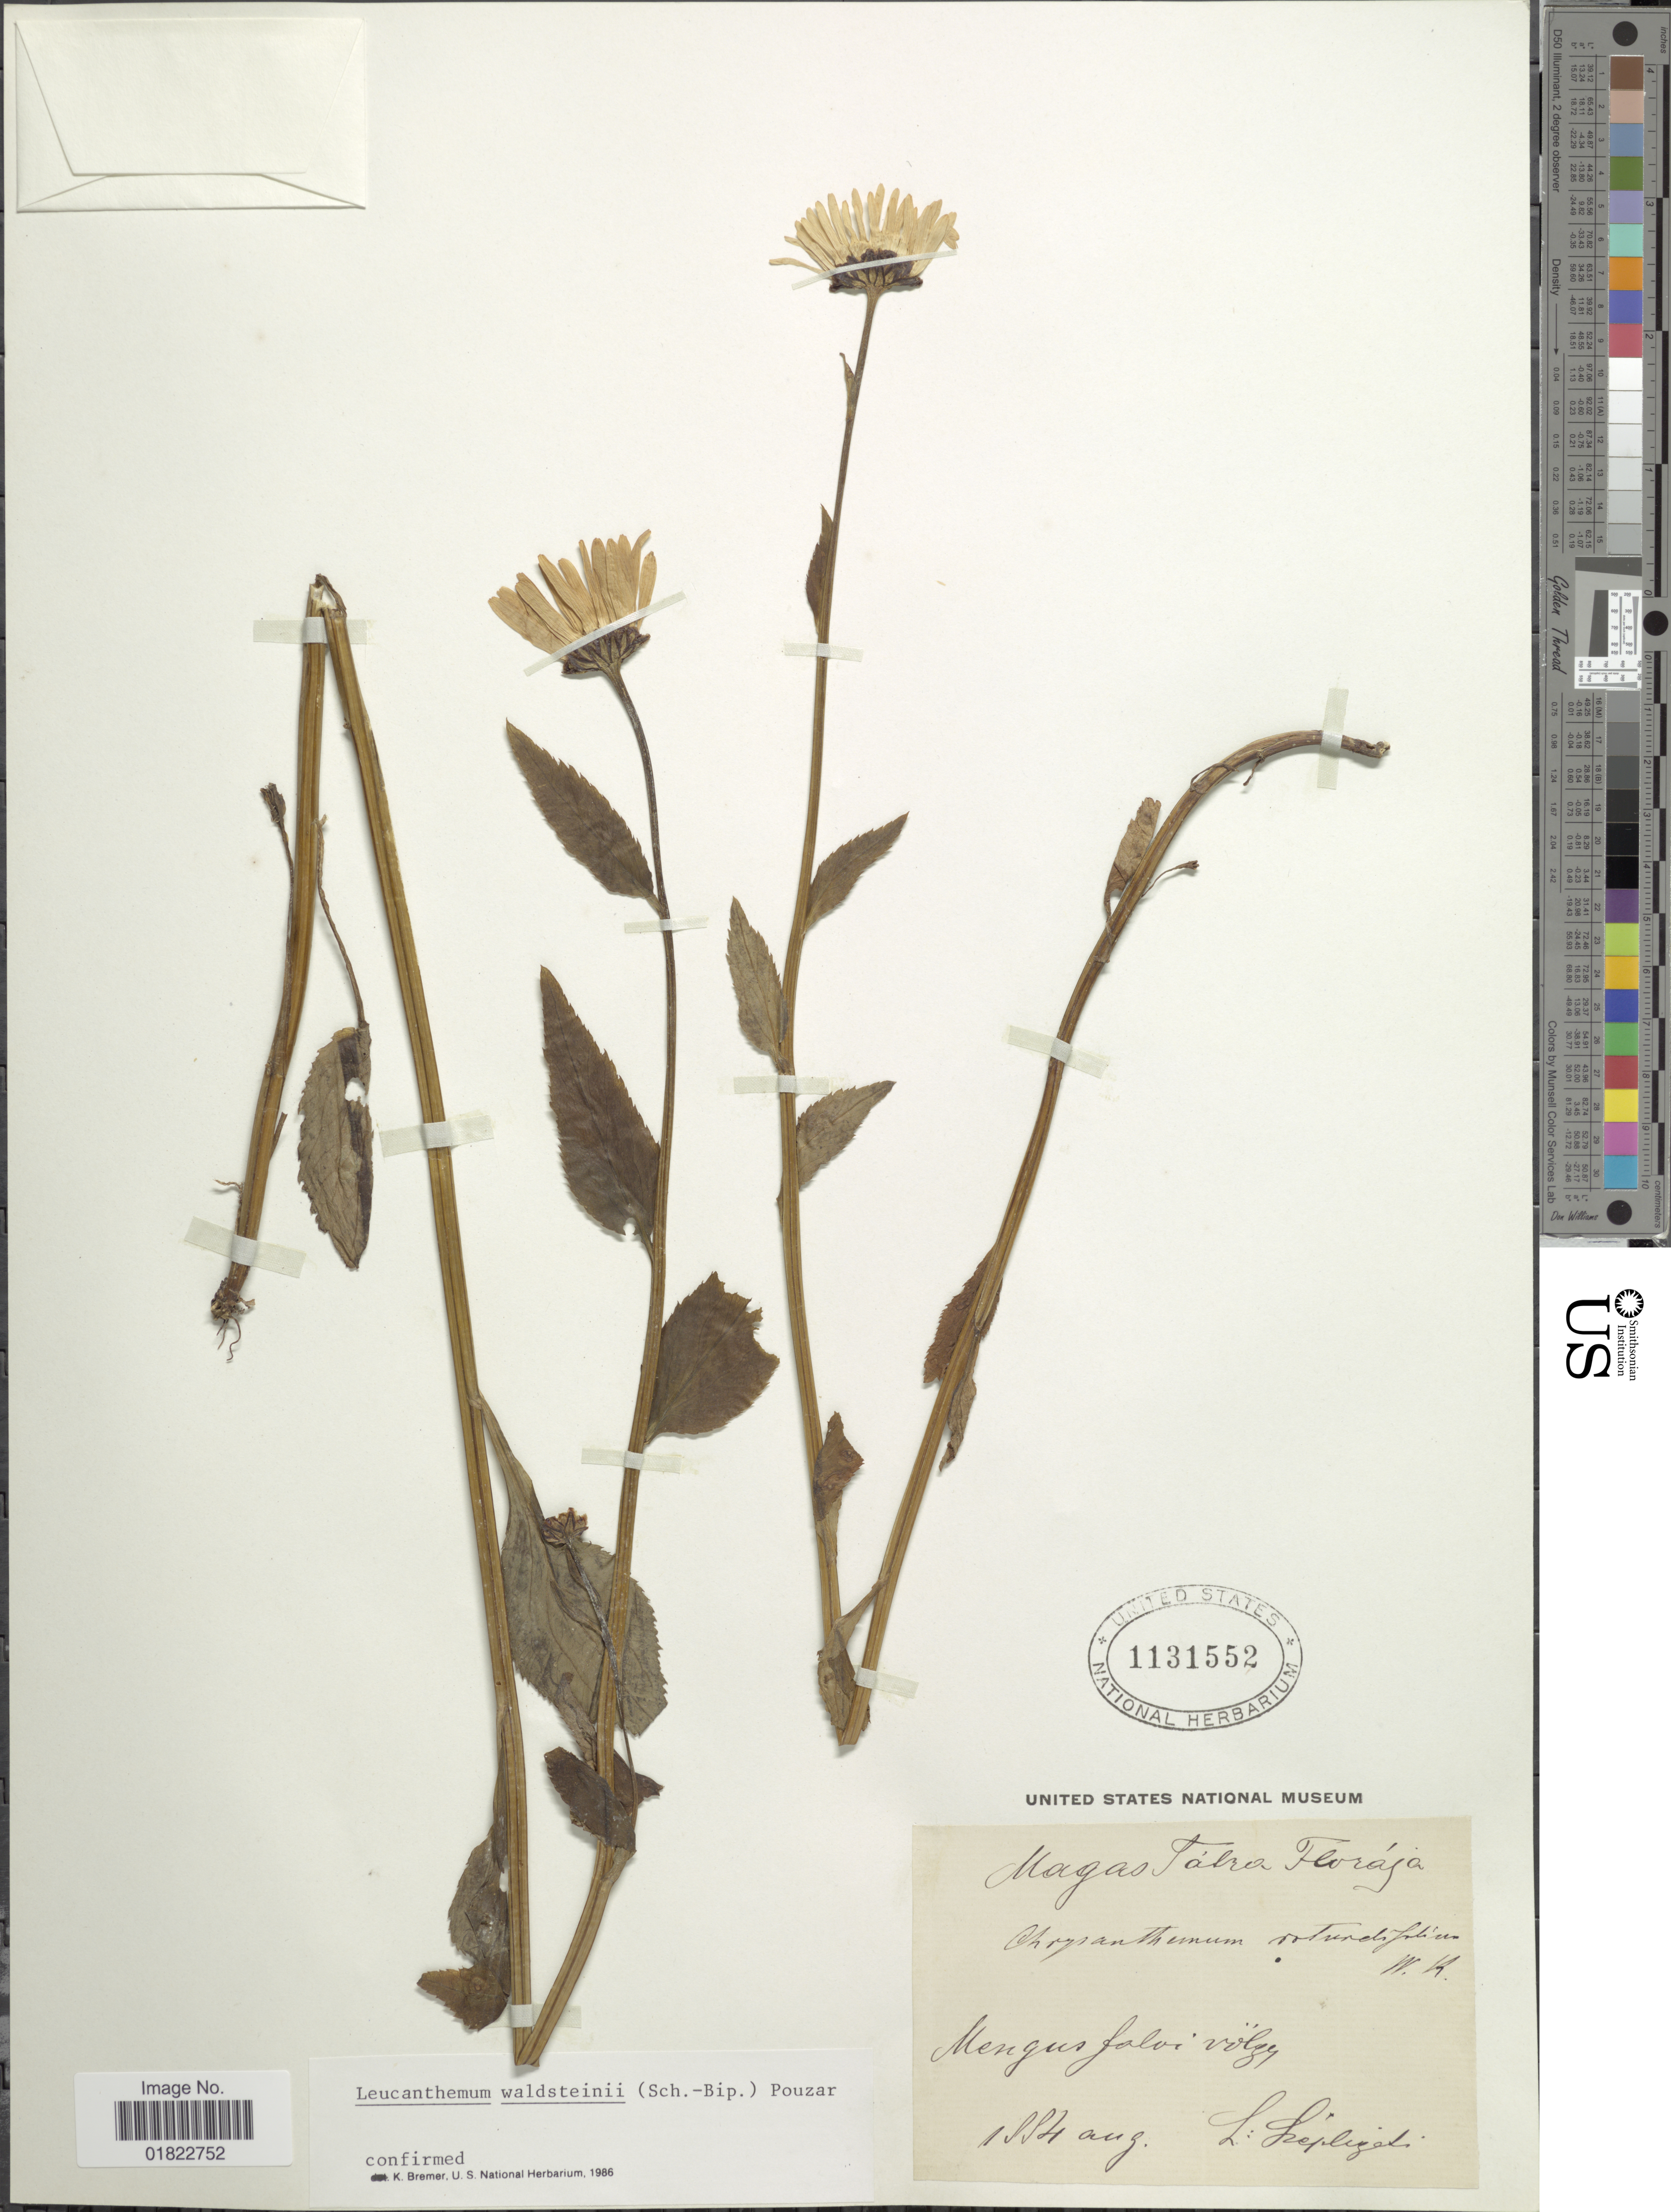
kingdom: Plantae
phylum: Tracheophyta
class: Magnoliopsida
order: Asterales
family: Asteraceae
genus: Leucanthemum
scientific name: Leucanthemum waldsteinii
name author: (Sch. Bip.) Pouzar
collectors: L. Szepliged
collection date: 1884-08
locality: Mengus falvi volgy, Magas Talra. [interpreted]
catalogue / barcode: US 1131552